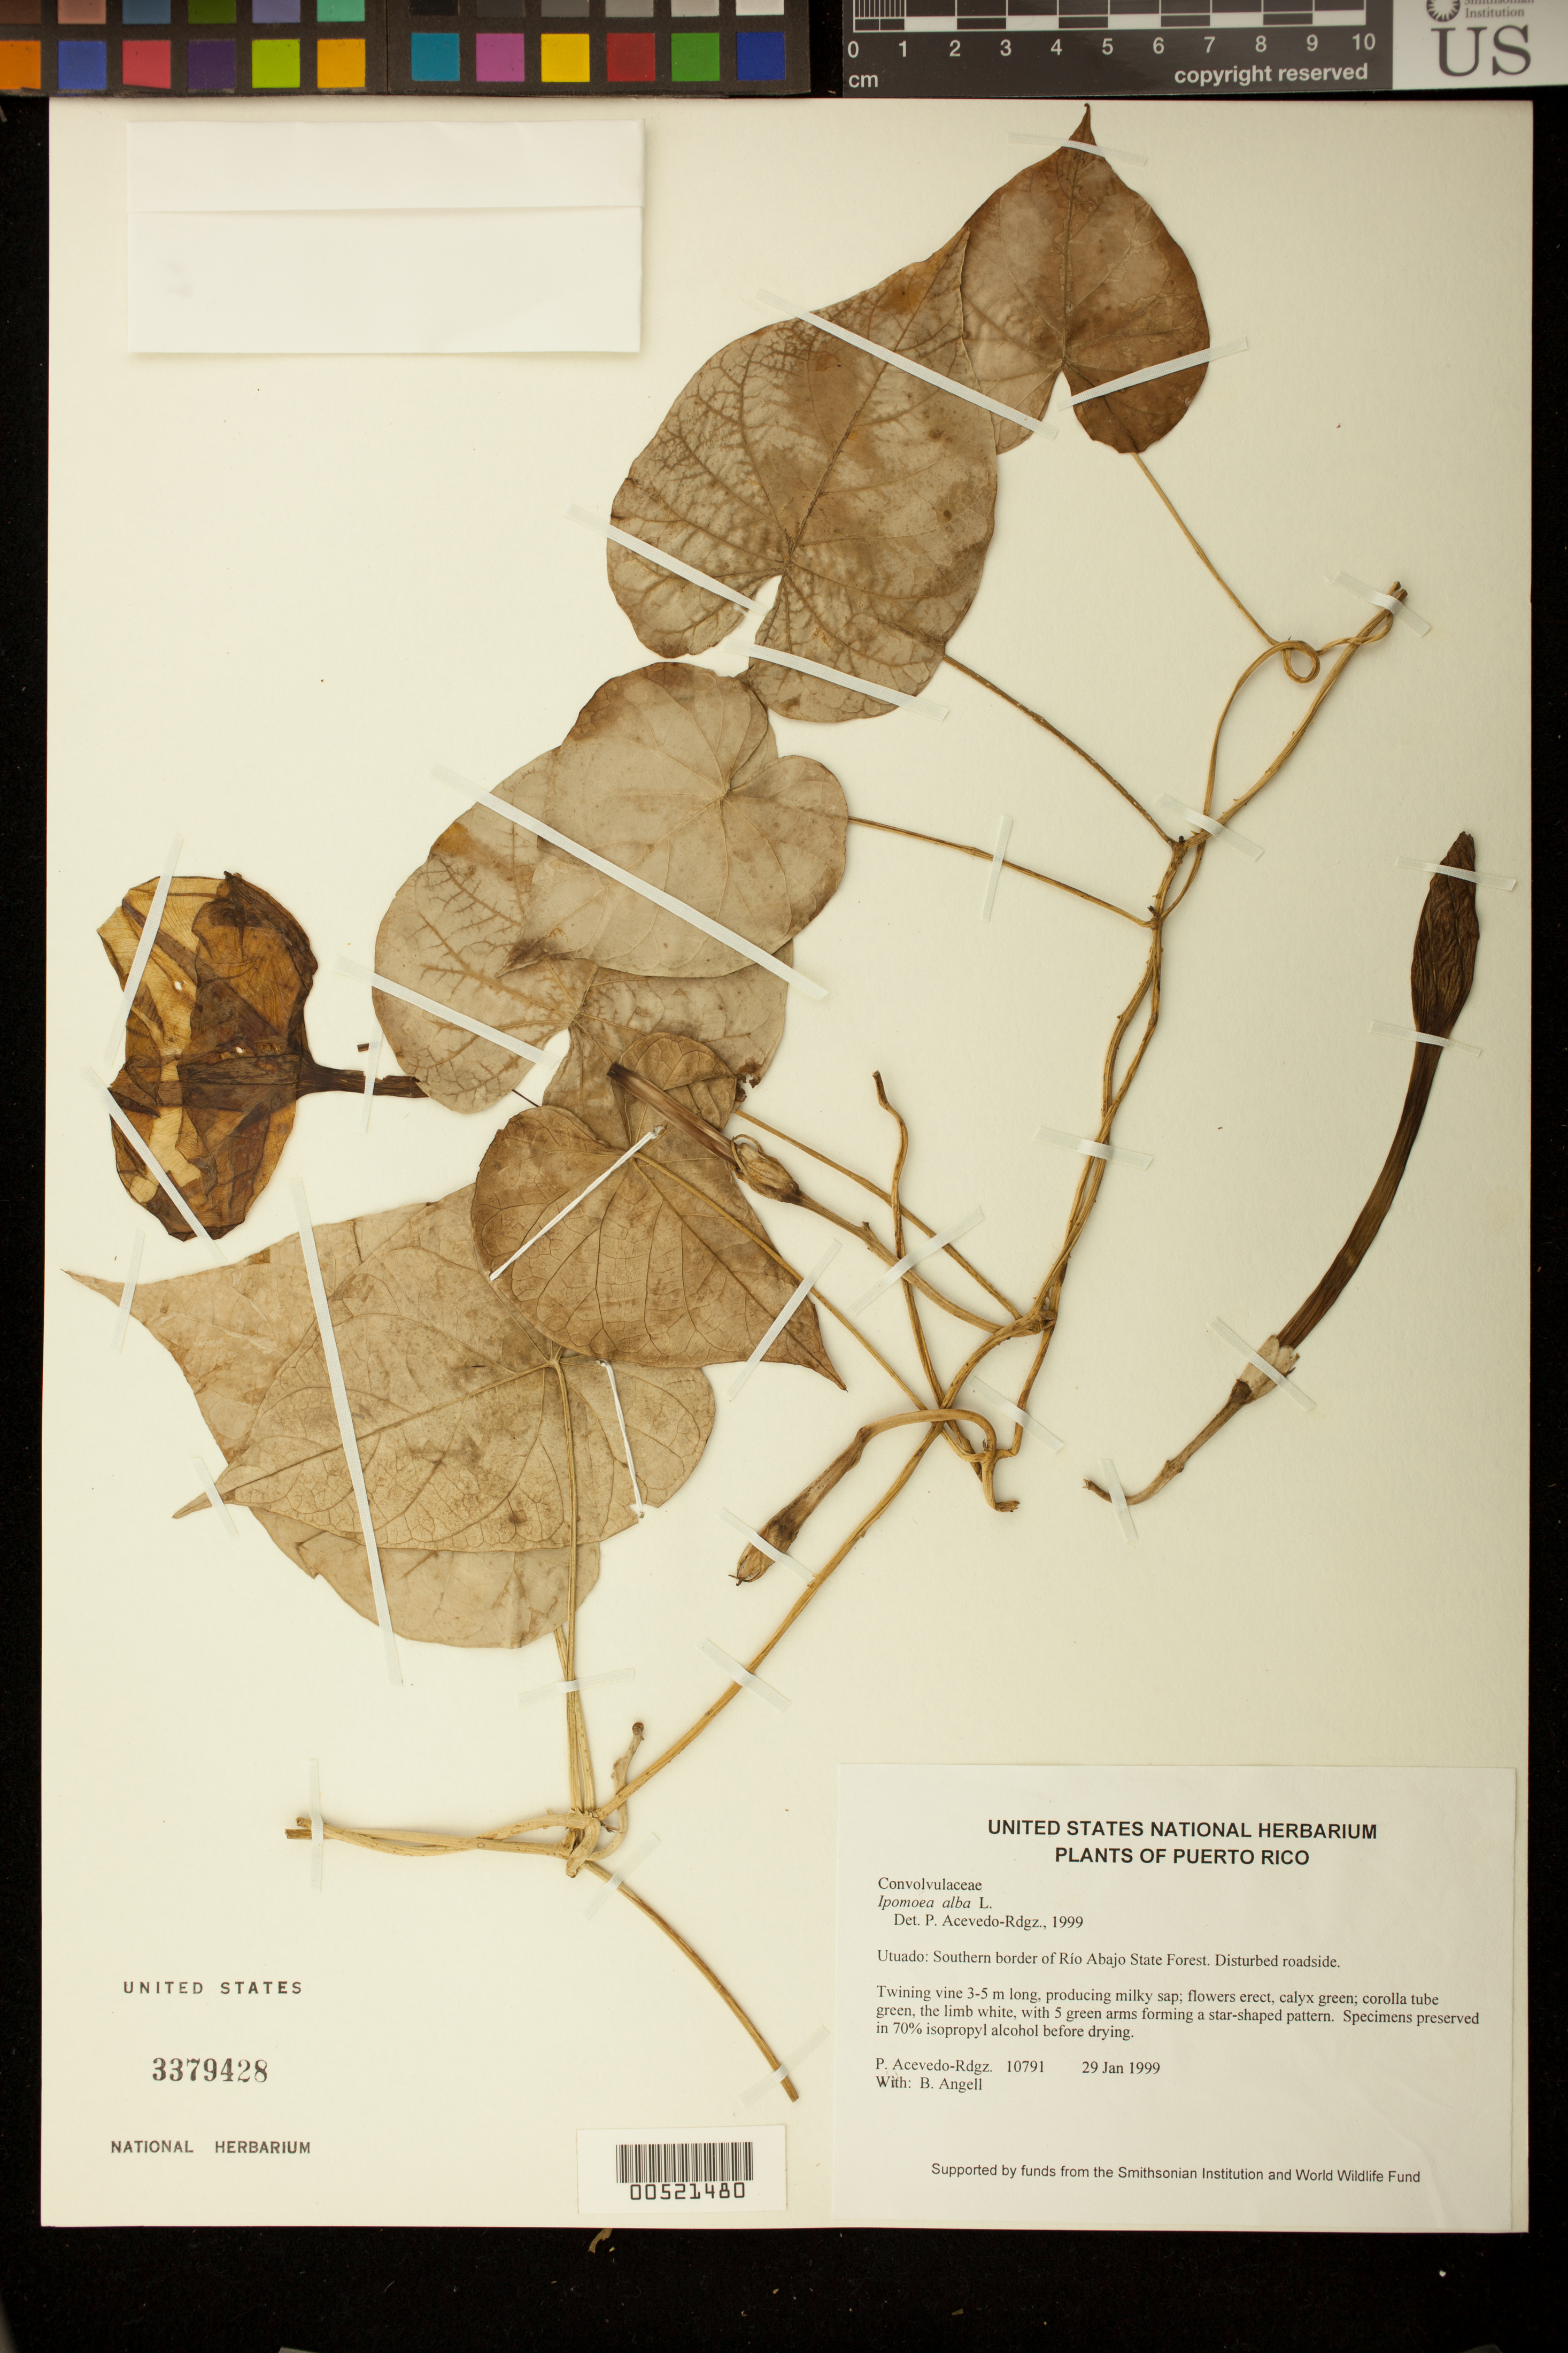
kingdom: Plantae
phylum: Tracheophyta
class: Magnoliopsida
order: Solanales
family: Convolvulaceae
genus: Ipomoea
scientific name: Ipomoea alba L.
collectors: P. Acevedo-Rodr. & Bobbi Angell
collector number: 10791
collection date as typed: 29 Jan 1999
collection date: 1999-01-29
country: Puerto Rico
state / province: Utuado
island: Puerto Rico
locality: Utuado: Southern border of Río Abajo State Forest.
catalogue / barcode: US 3379428